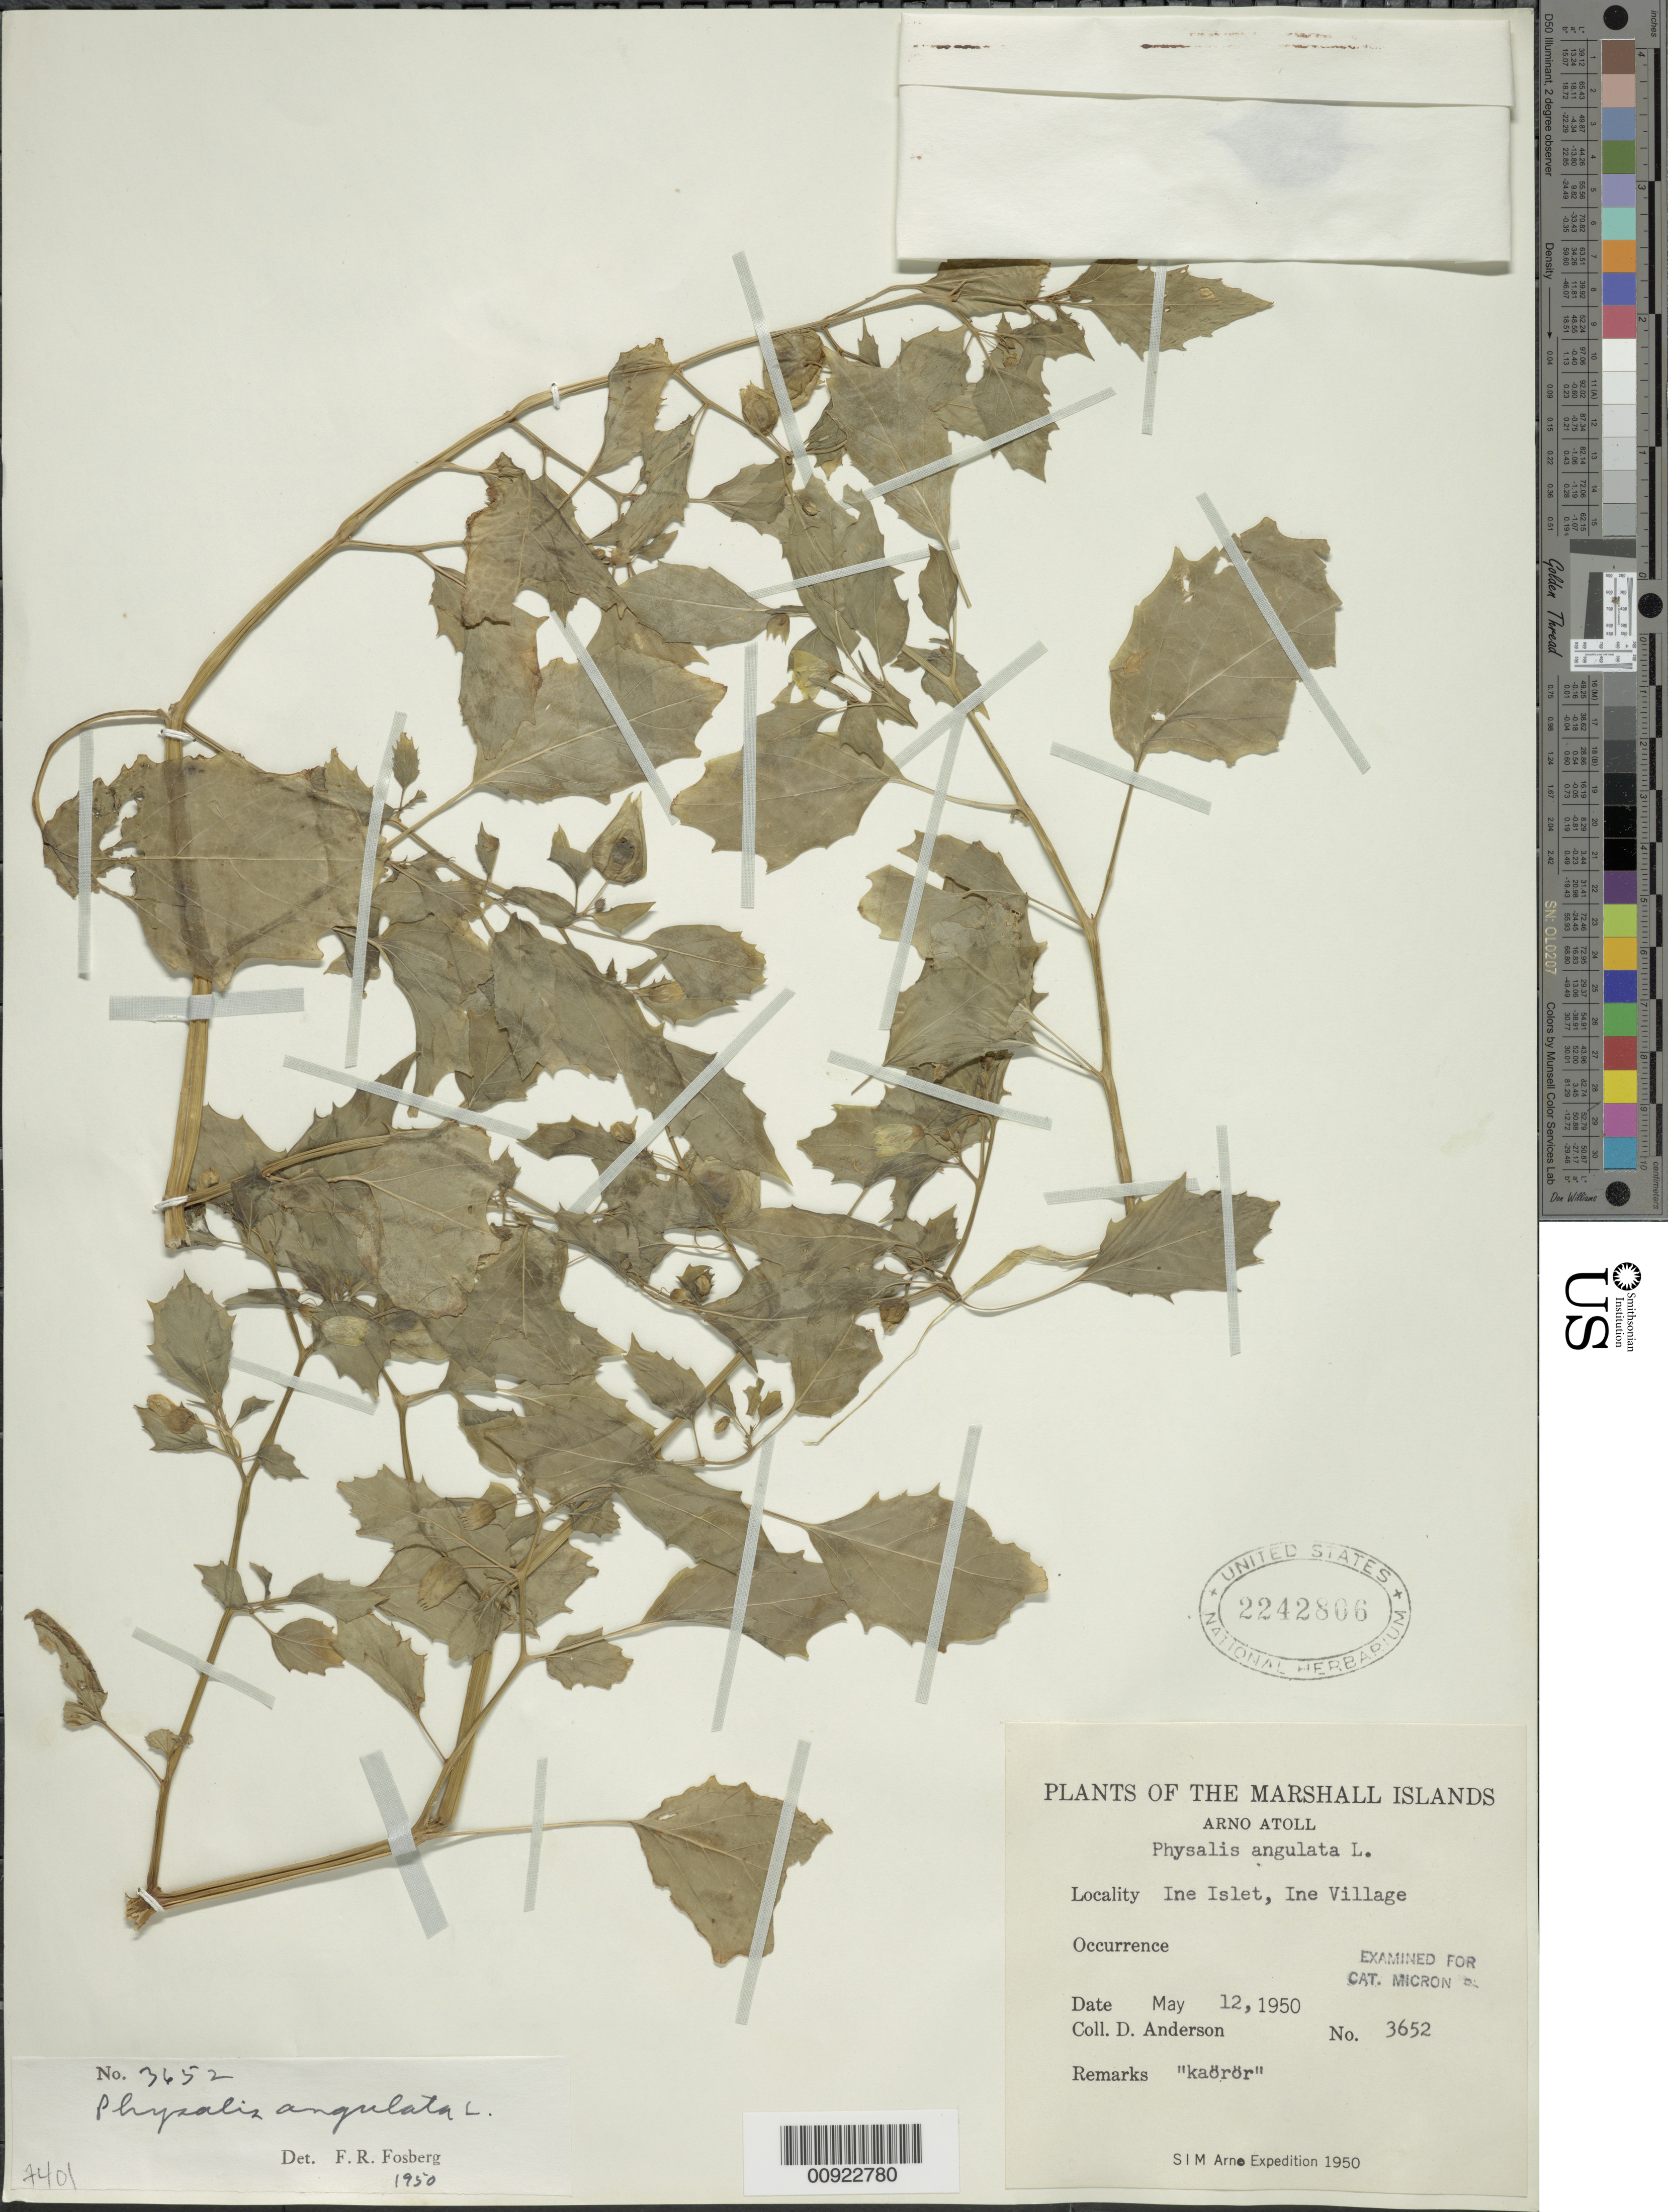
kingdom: Plantae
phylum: Tracheophyta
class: Magnoliopsida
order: Solanales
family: Solanaceae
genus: Physalis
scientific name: Physalis angulata var. angulata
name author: L.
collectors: D. Anderson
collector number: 3652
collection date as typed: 12 May 1950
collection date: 1950-05-12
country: Marshall Islands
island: Arno Atoll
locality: Ine Islet, Ine Village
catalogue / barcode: US 2242866